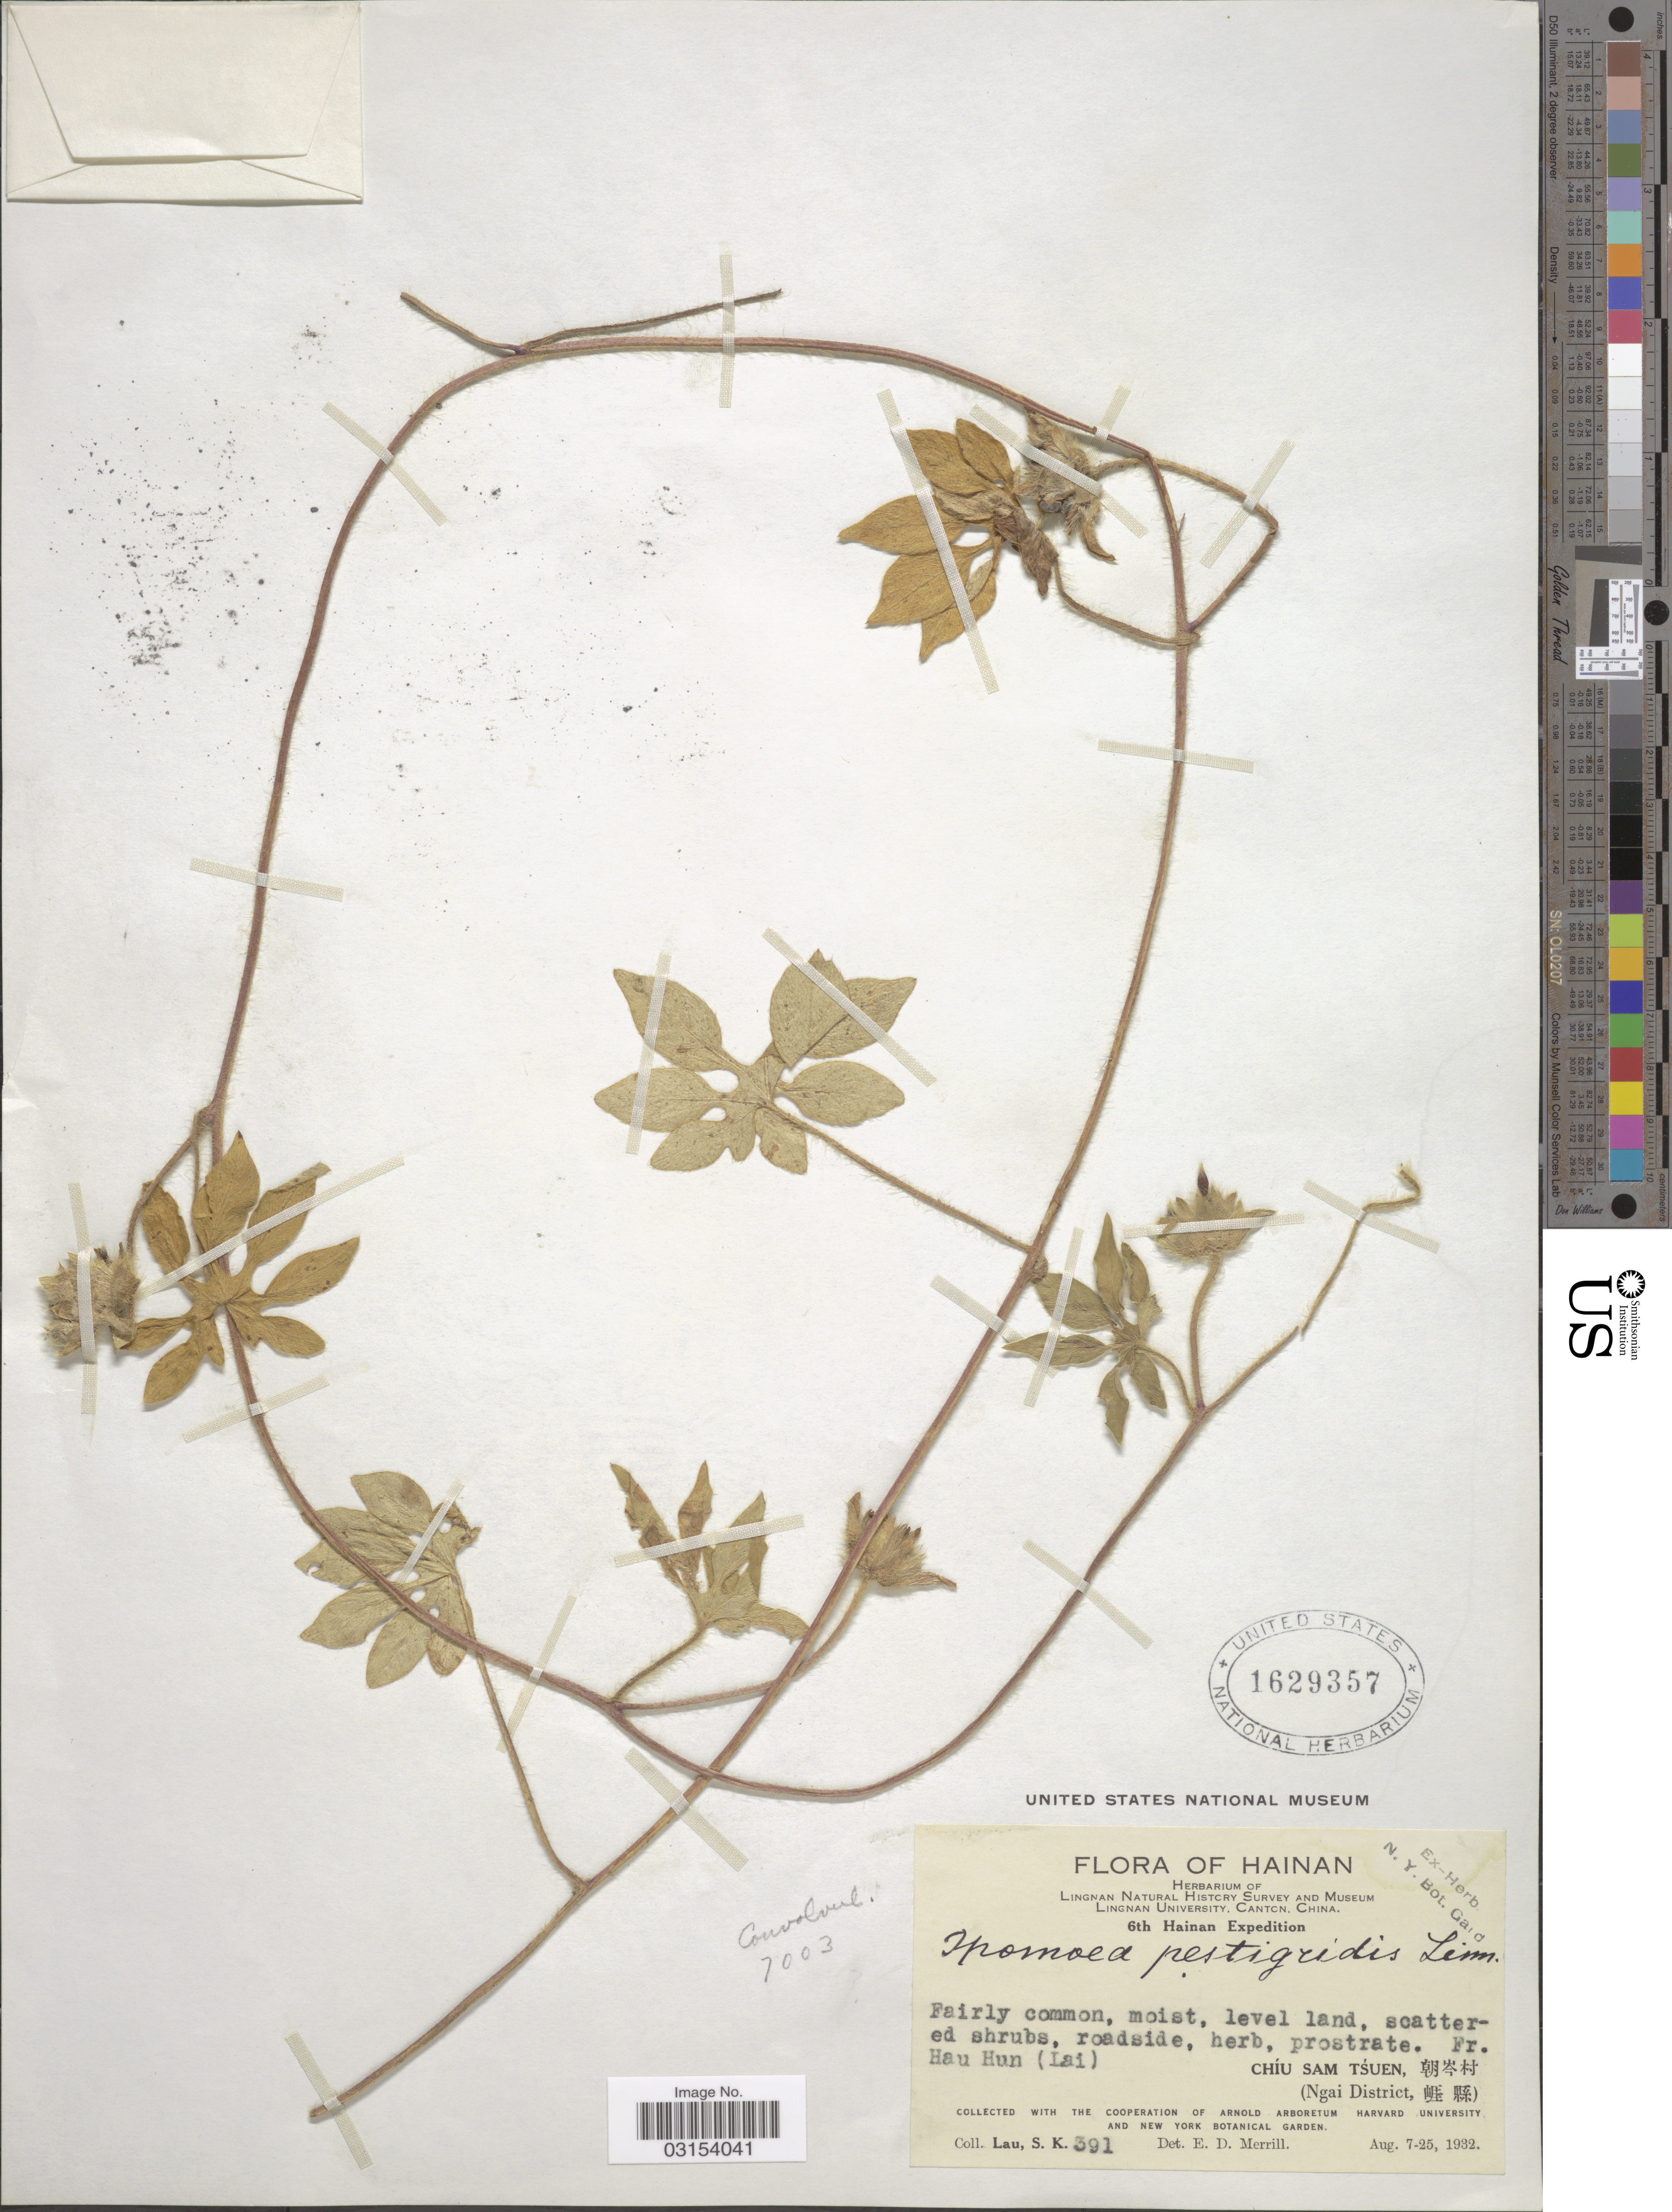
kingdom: Plantae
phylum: Tracheophyta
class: Magnoliopsida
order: Solanales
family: Convolvulaceae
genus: Ipomoea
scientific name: Ipomoea pes-tigridis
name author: L.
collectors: S. K. Lau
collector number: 391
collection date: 1932-08-07/1932-08-25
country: China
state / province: Hainan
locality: Hau Hun (Lai). Chíu Sam Tsuen. (Ngai District).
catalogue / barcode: US 1629357